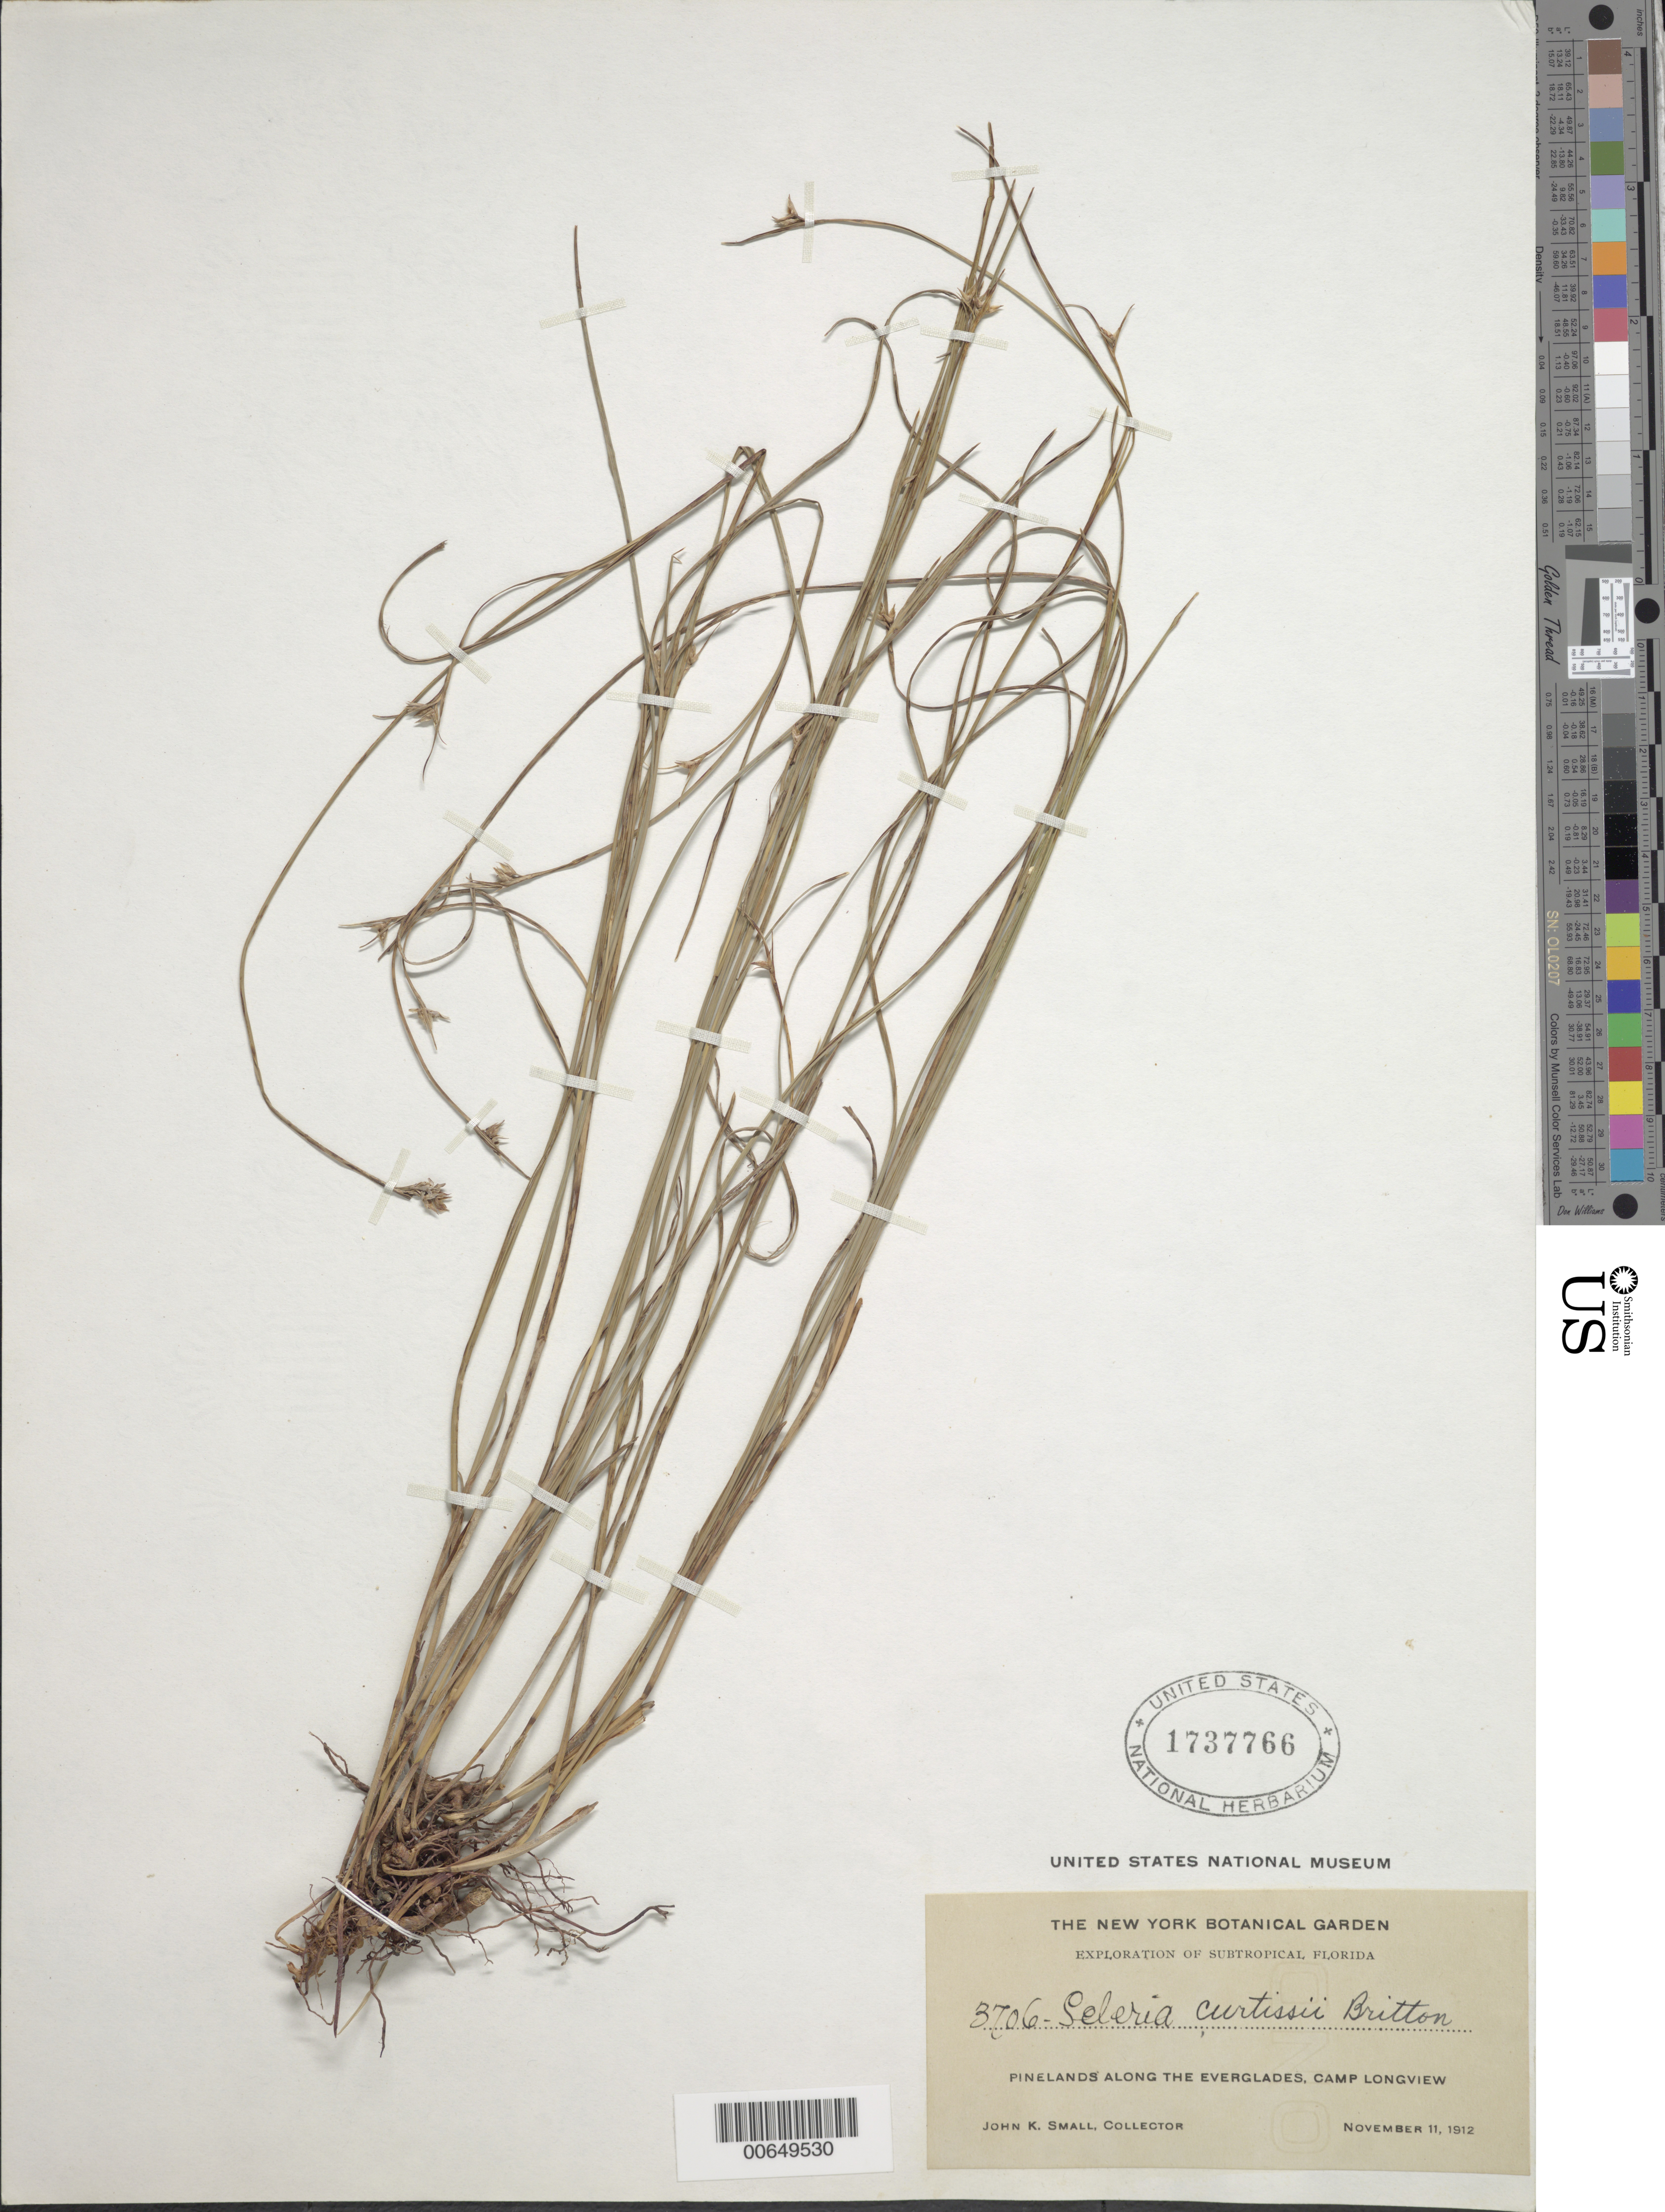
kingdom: Plantae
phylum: Tracheophyta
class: Liliopsida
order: Poales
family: Cyperaceae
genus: Scleria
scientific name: Scleria ciliata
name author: Michx.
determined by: Strong, Mark T., (BOT), Smithsonian Institution - National Museum of Natural History (UNITED STATES)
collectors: J. K. Small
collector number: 3706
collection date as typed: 11 Nov 1912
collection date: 1912-11-11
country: United States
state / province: Florida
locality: Everglades, Camp Longview.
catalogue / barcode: US 1737766